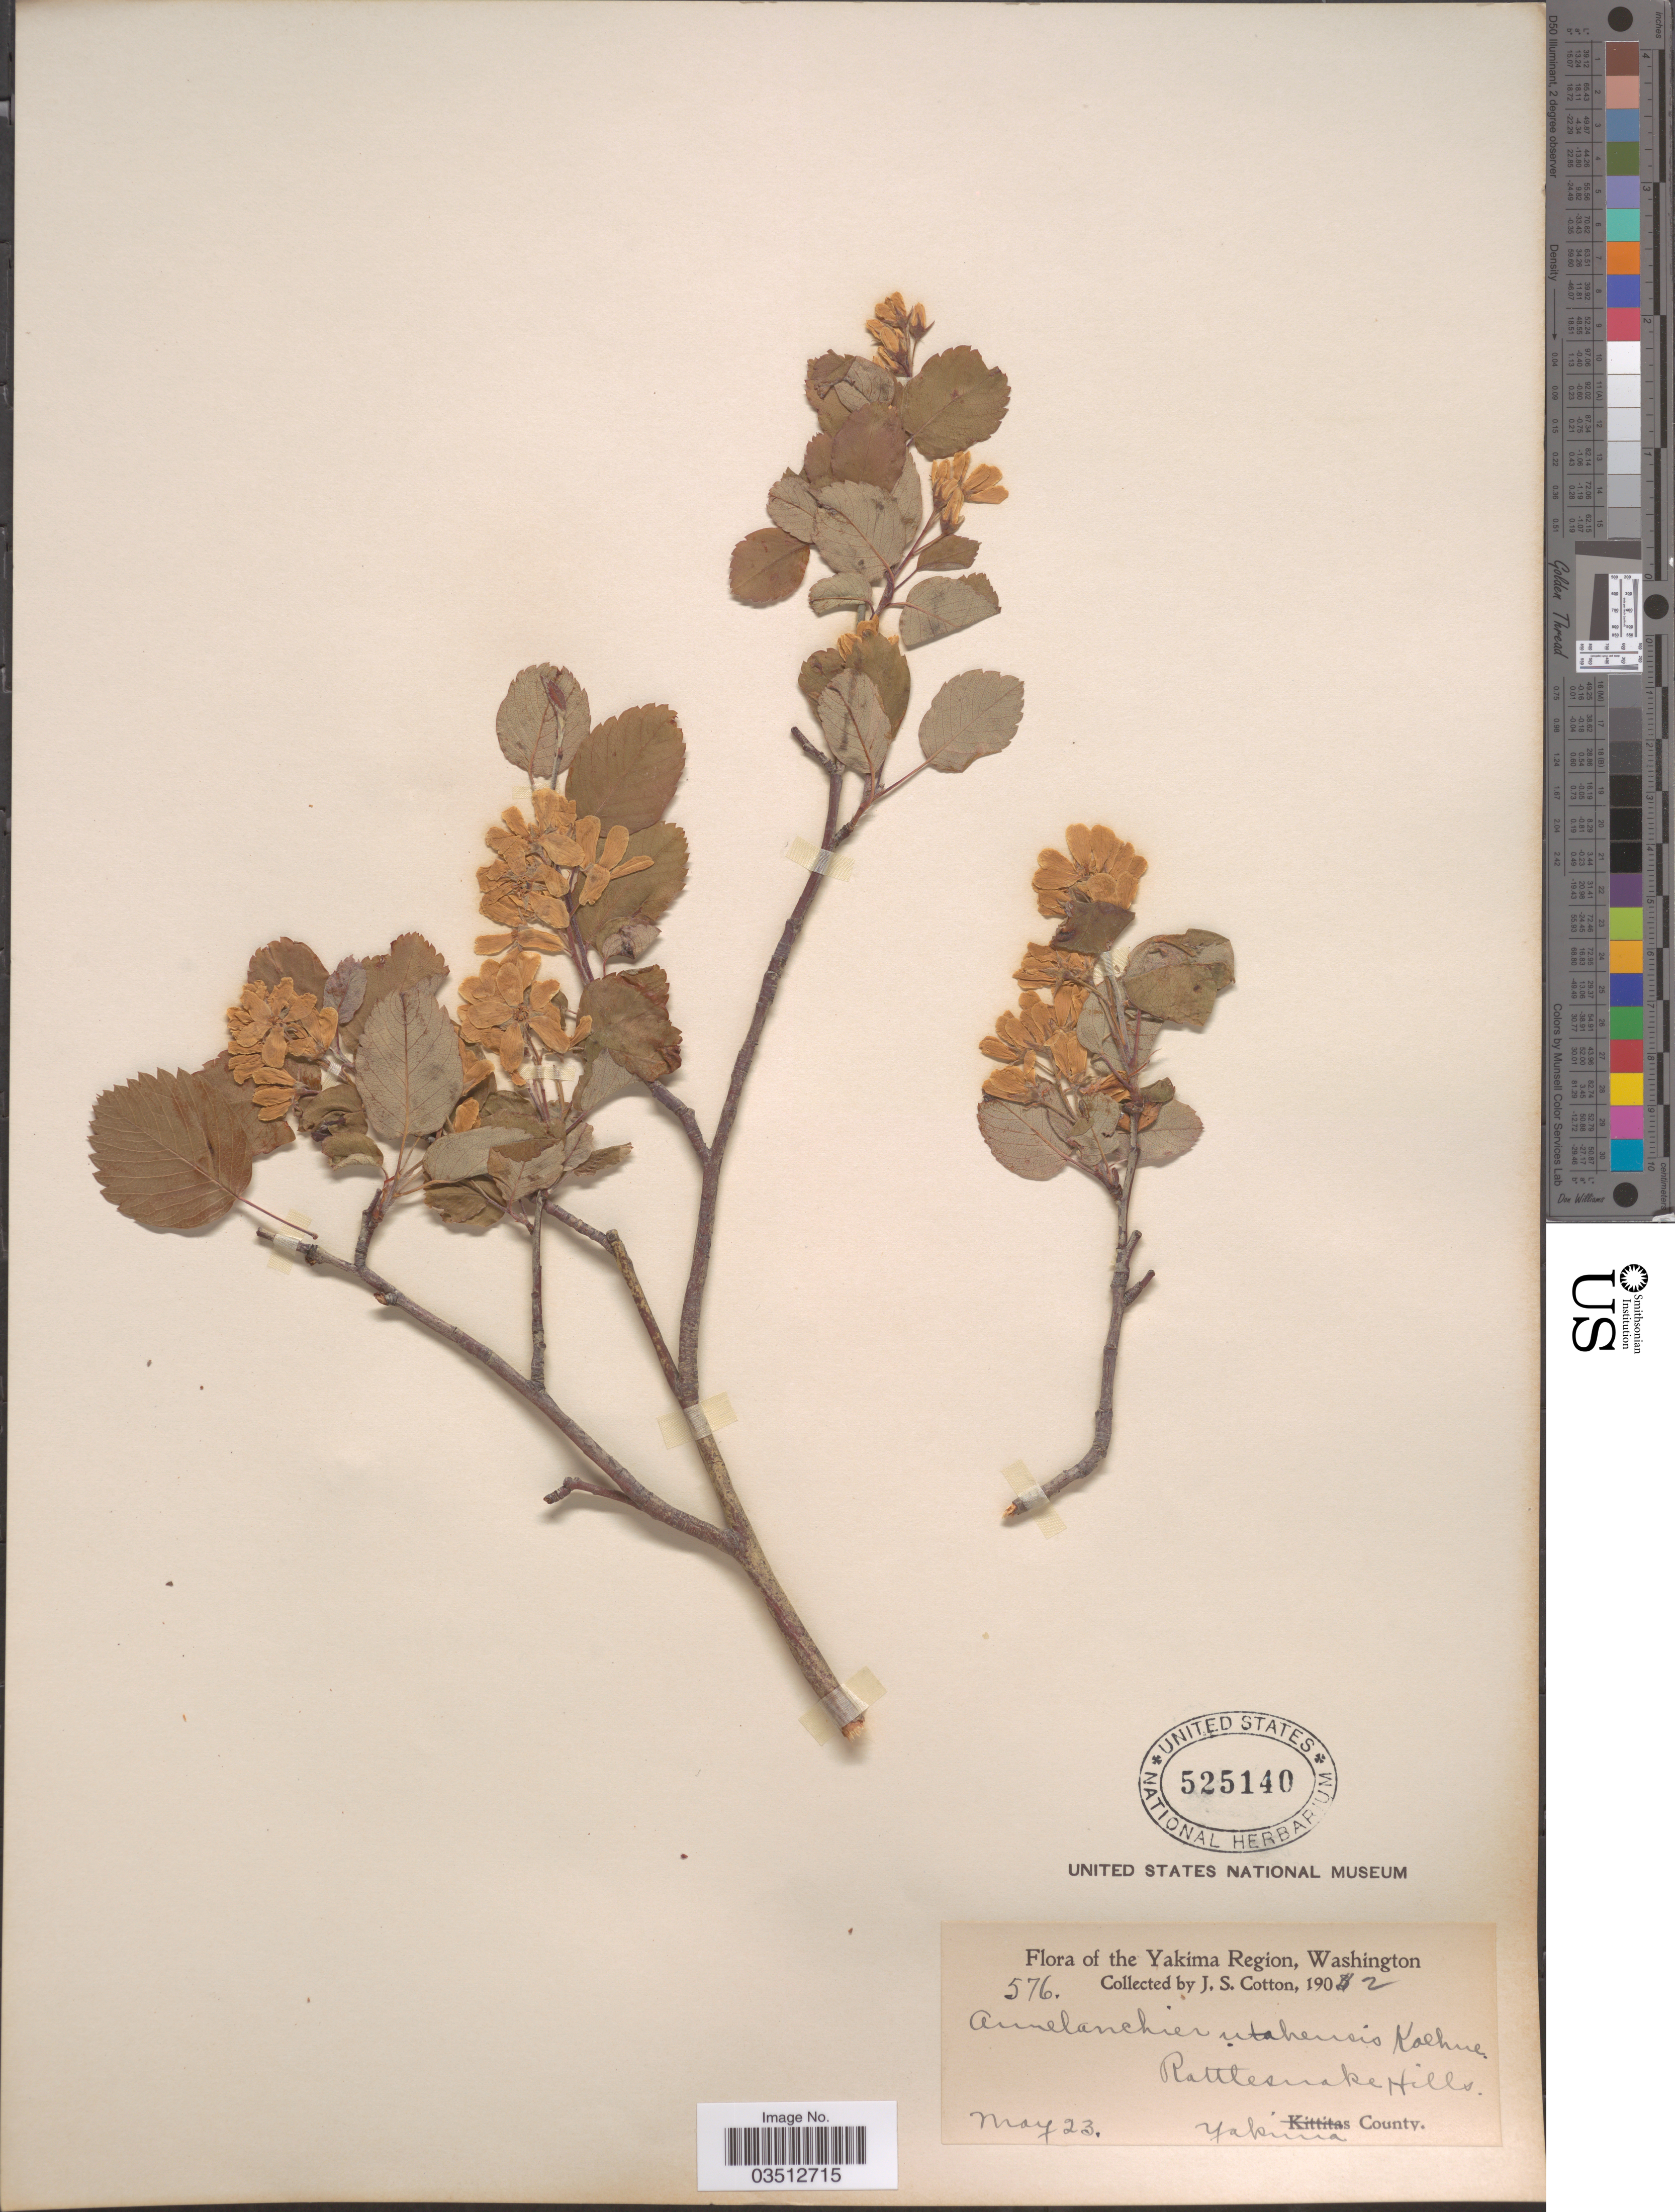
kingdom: Plantae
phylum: Tracheophyta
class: Magnoliopsida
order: Rosales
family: Rosaceae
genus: Amelanchier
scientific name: Amelanchier utahensis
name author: Koehne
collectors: J. S. Cotton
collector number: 576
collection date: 1902-05-23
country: United States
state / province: Washington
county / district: Yakima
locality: The Yakima Region. Rattlesnake Hills. Yakima County.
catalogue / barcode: US 525140